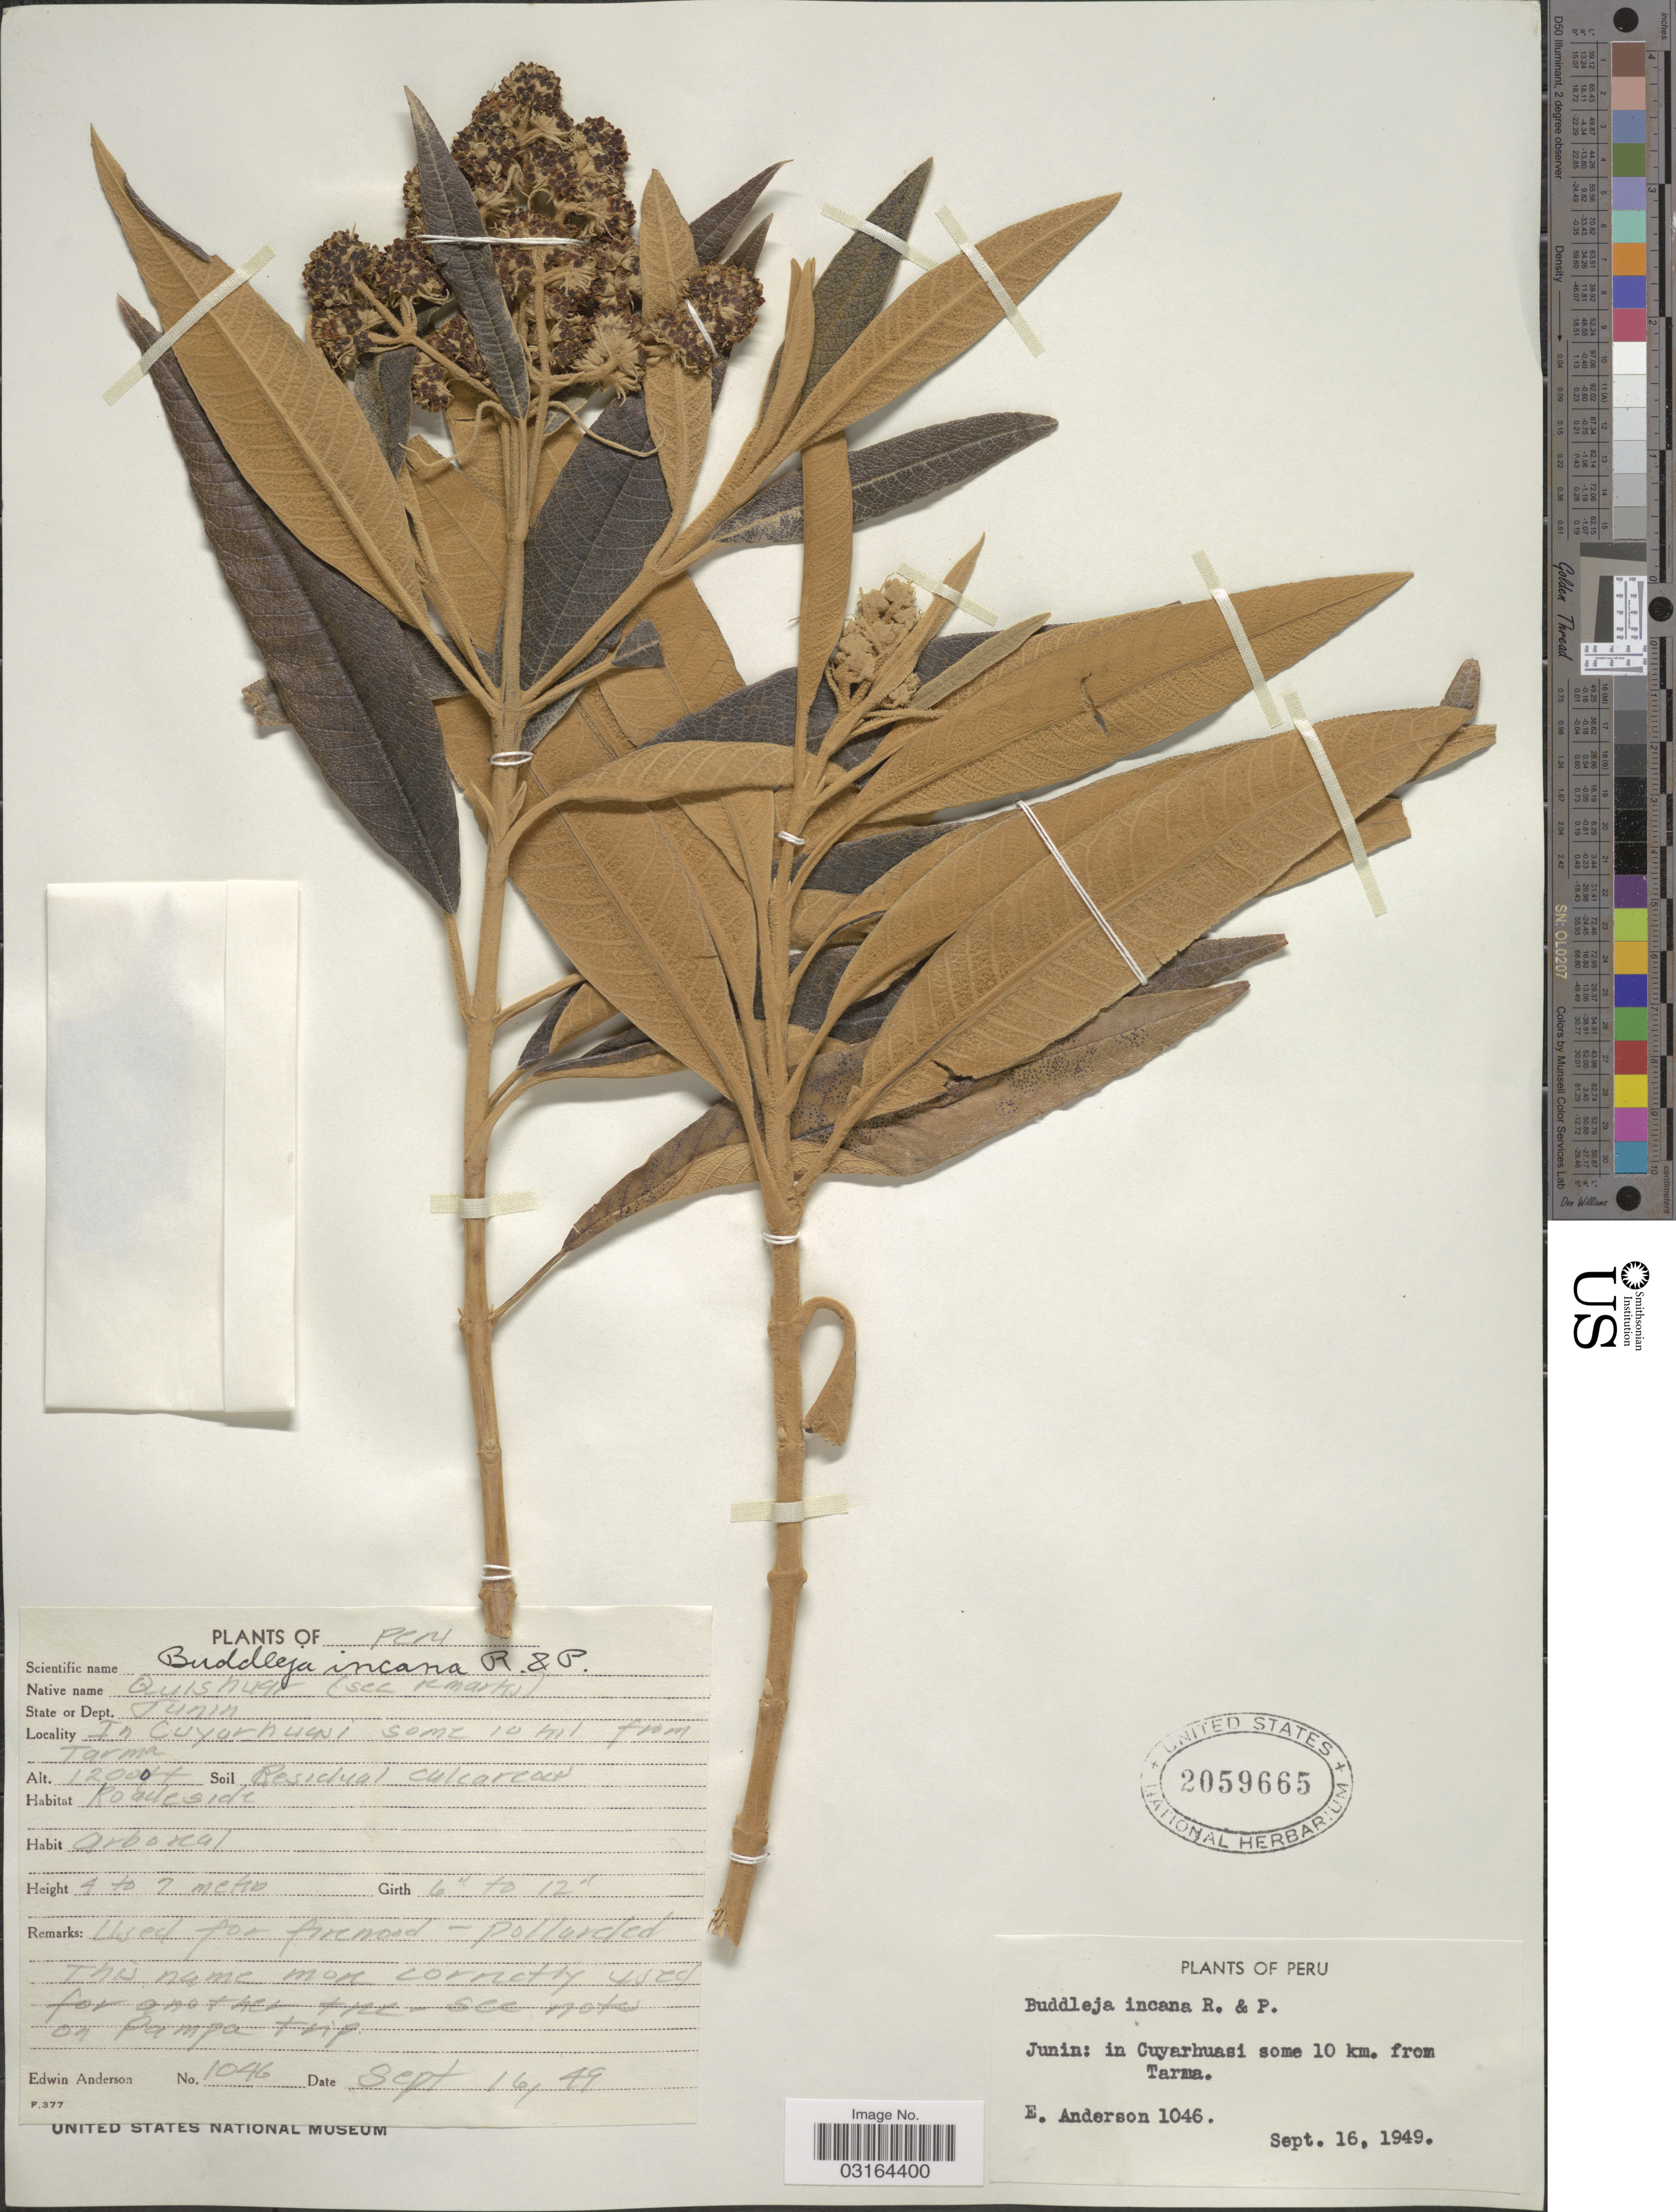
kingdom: Plantae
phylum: Tracheophyta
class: Magnoliopsida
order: Lamiales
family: Scrophulariaceae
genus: Buddleja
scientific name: Buddleja incana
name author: Ruiz & Pav.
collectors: E. Anderson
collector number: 1046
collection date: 1949-09-16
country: Peru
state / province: Junín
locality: Junin: in Cuyarhuasi some 10 km. from Tarma.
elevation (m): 366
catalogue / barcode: US 2059665